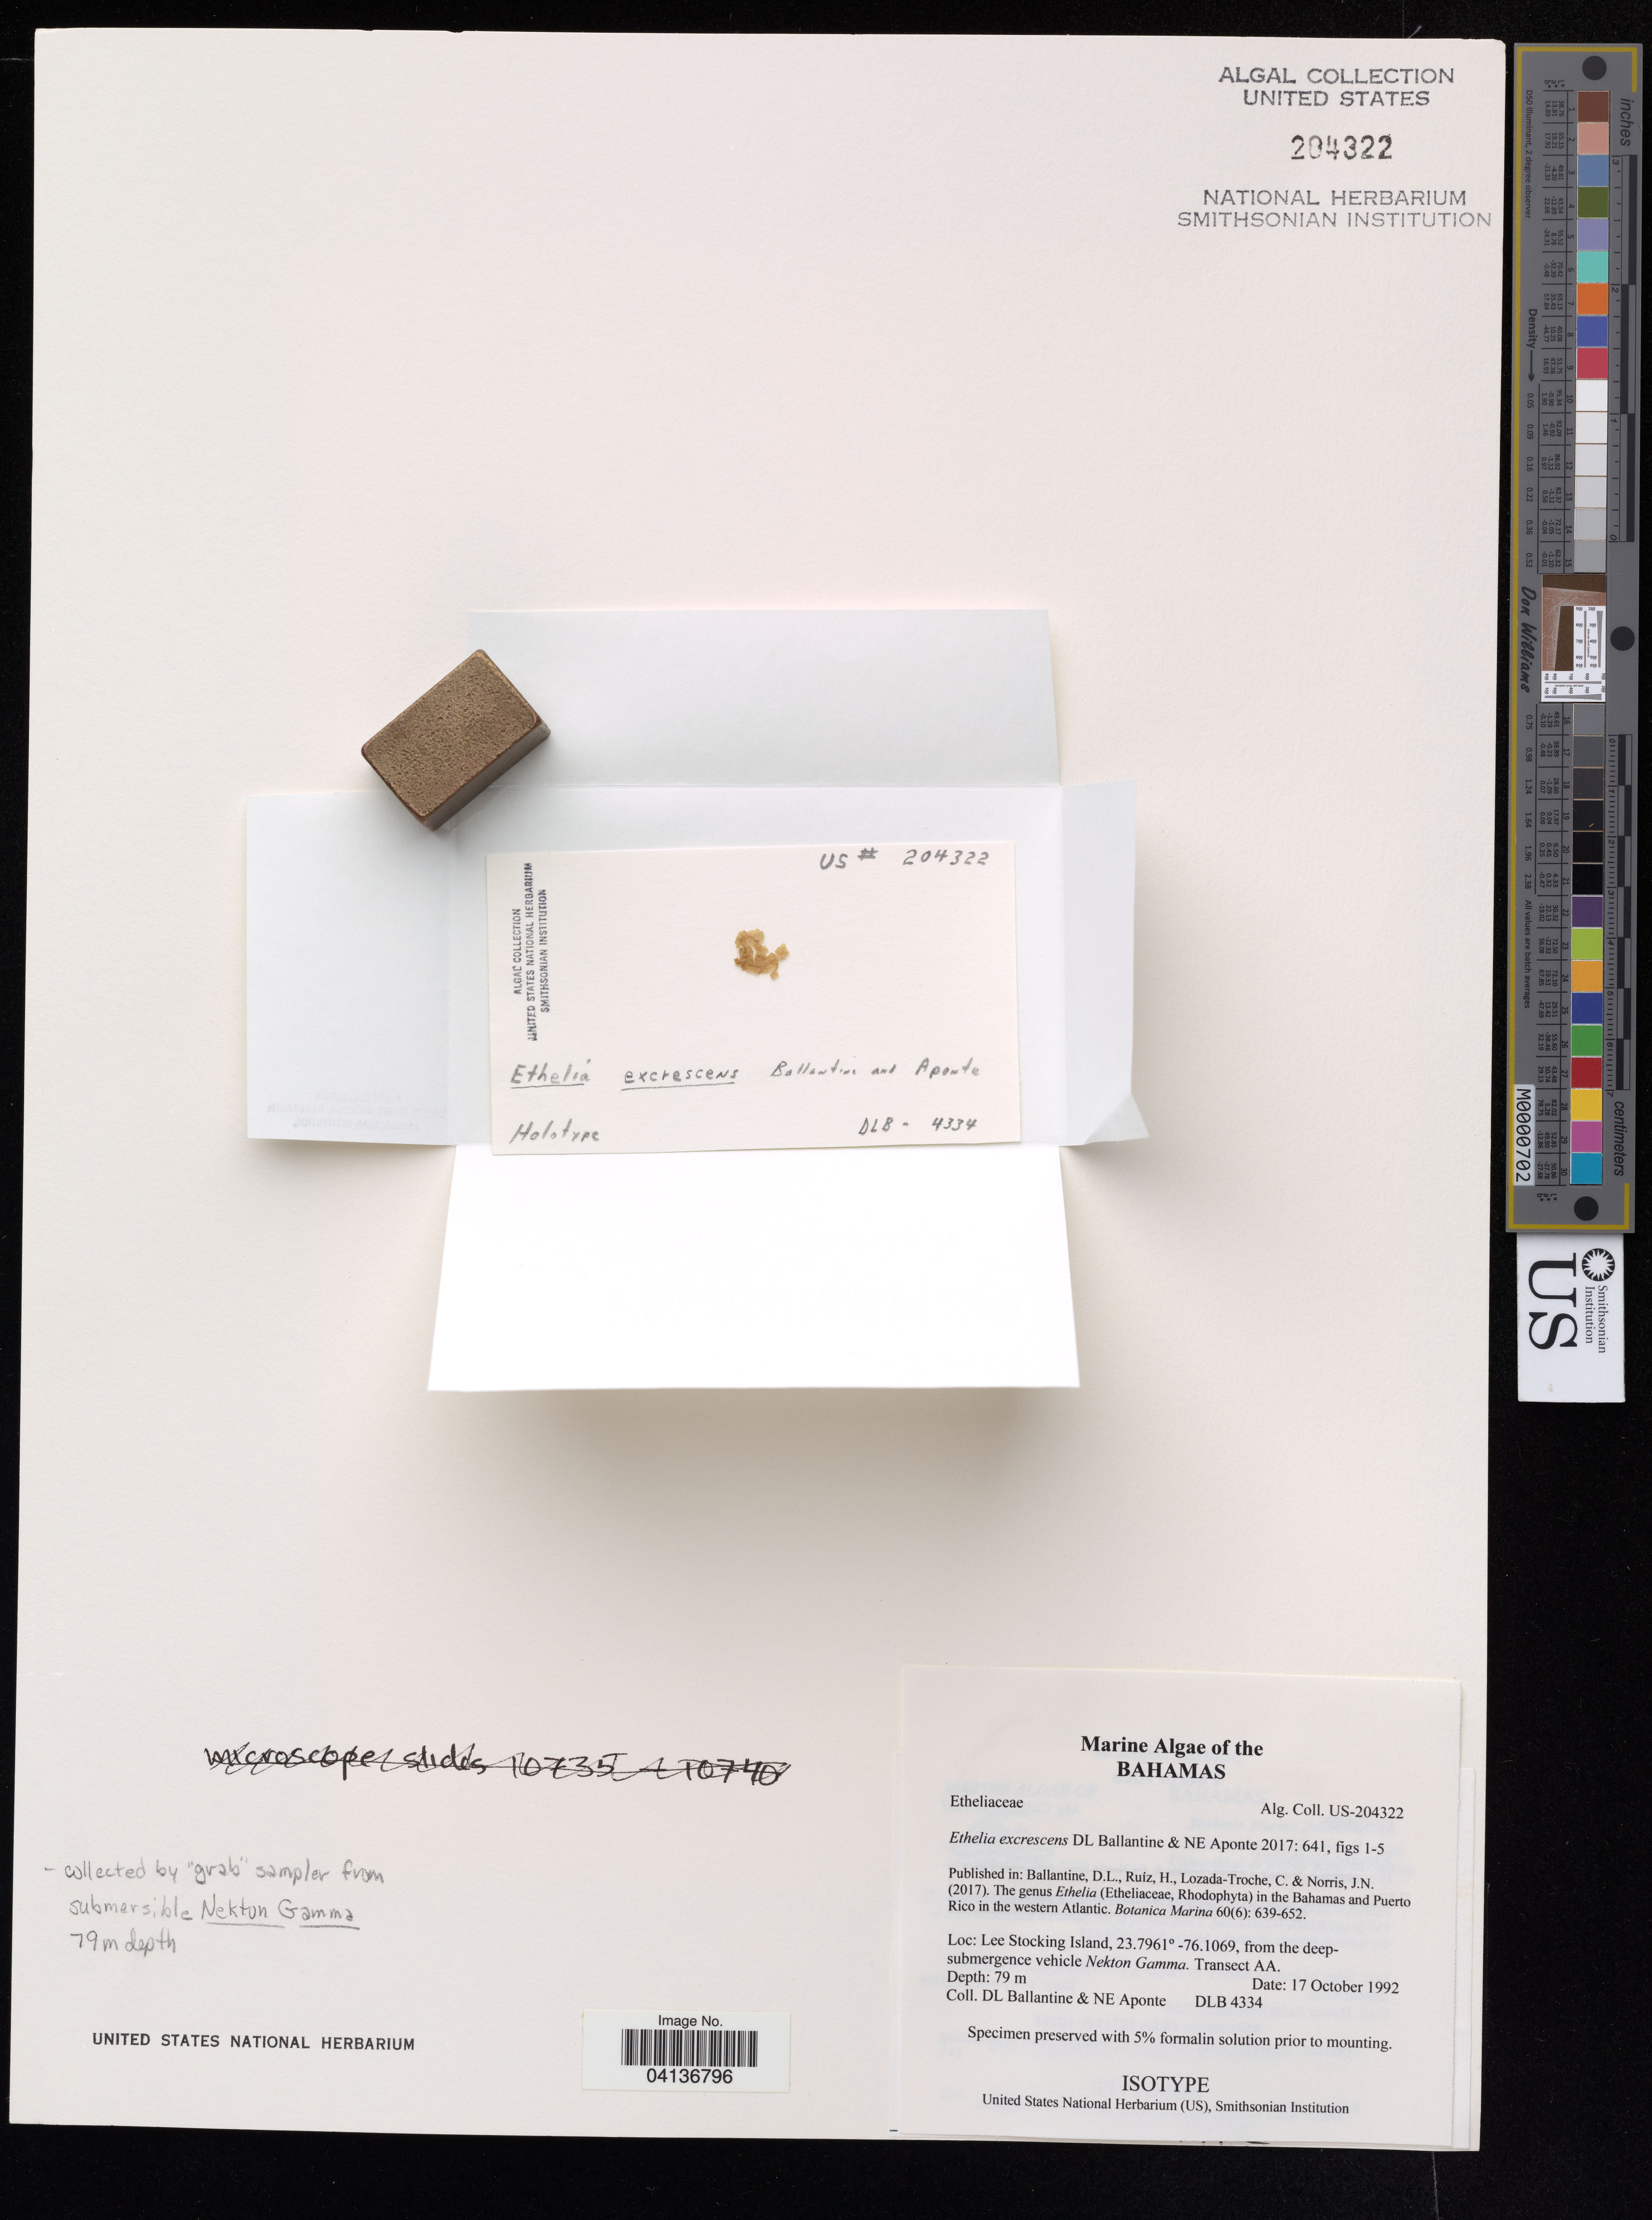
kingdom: Plantae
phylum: Rhodophyta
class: Florideophyceae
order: Gigartinales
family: Etheliaceae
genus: Ethelia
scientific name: Ethelia excrescens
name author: D.L.Ballantine & N.E.Aponte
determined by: Ballantine, D. L.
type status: Isotype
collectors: D.L. Ballantine & N. E. Aponte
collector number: DLB 4334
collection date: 1992-10-17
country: Bahamas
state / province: Exuma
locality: Lee Stocking Island, Exumas; Nekton Gamma.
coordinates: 23.7961, -76.1069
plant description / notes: Specimen preserved with 5% formalin solution prior to mounting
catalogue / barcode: US 204322